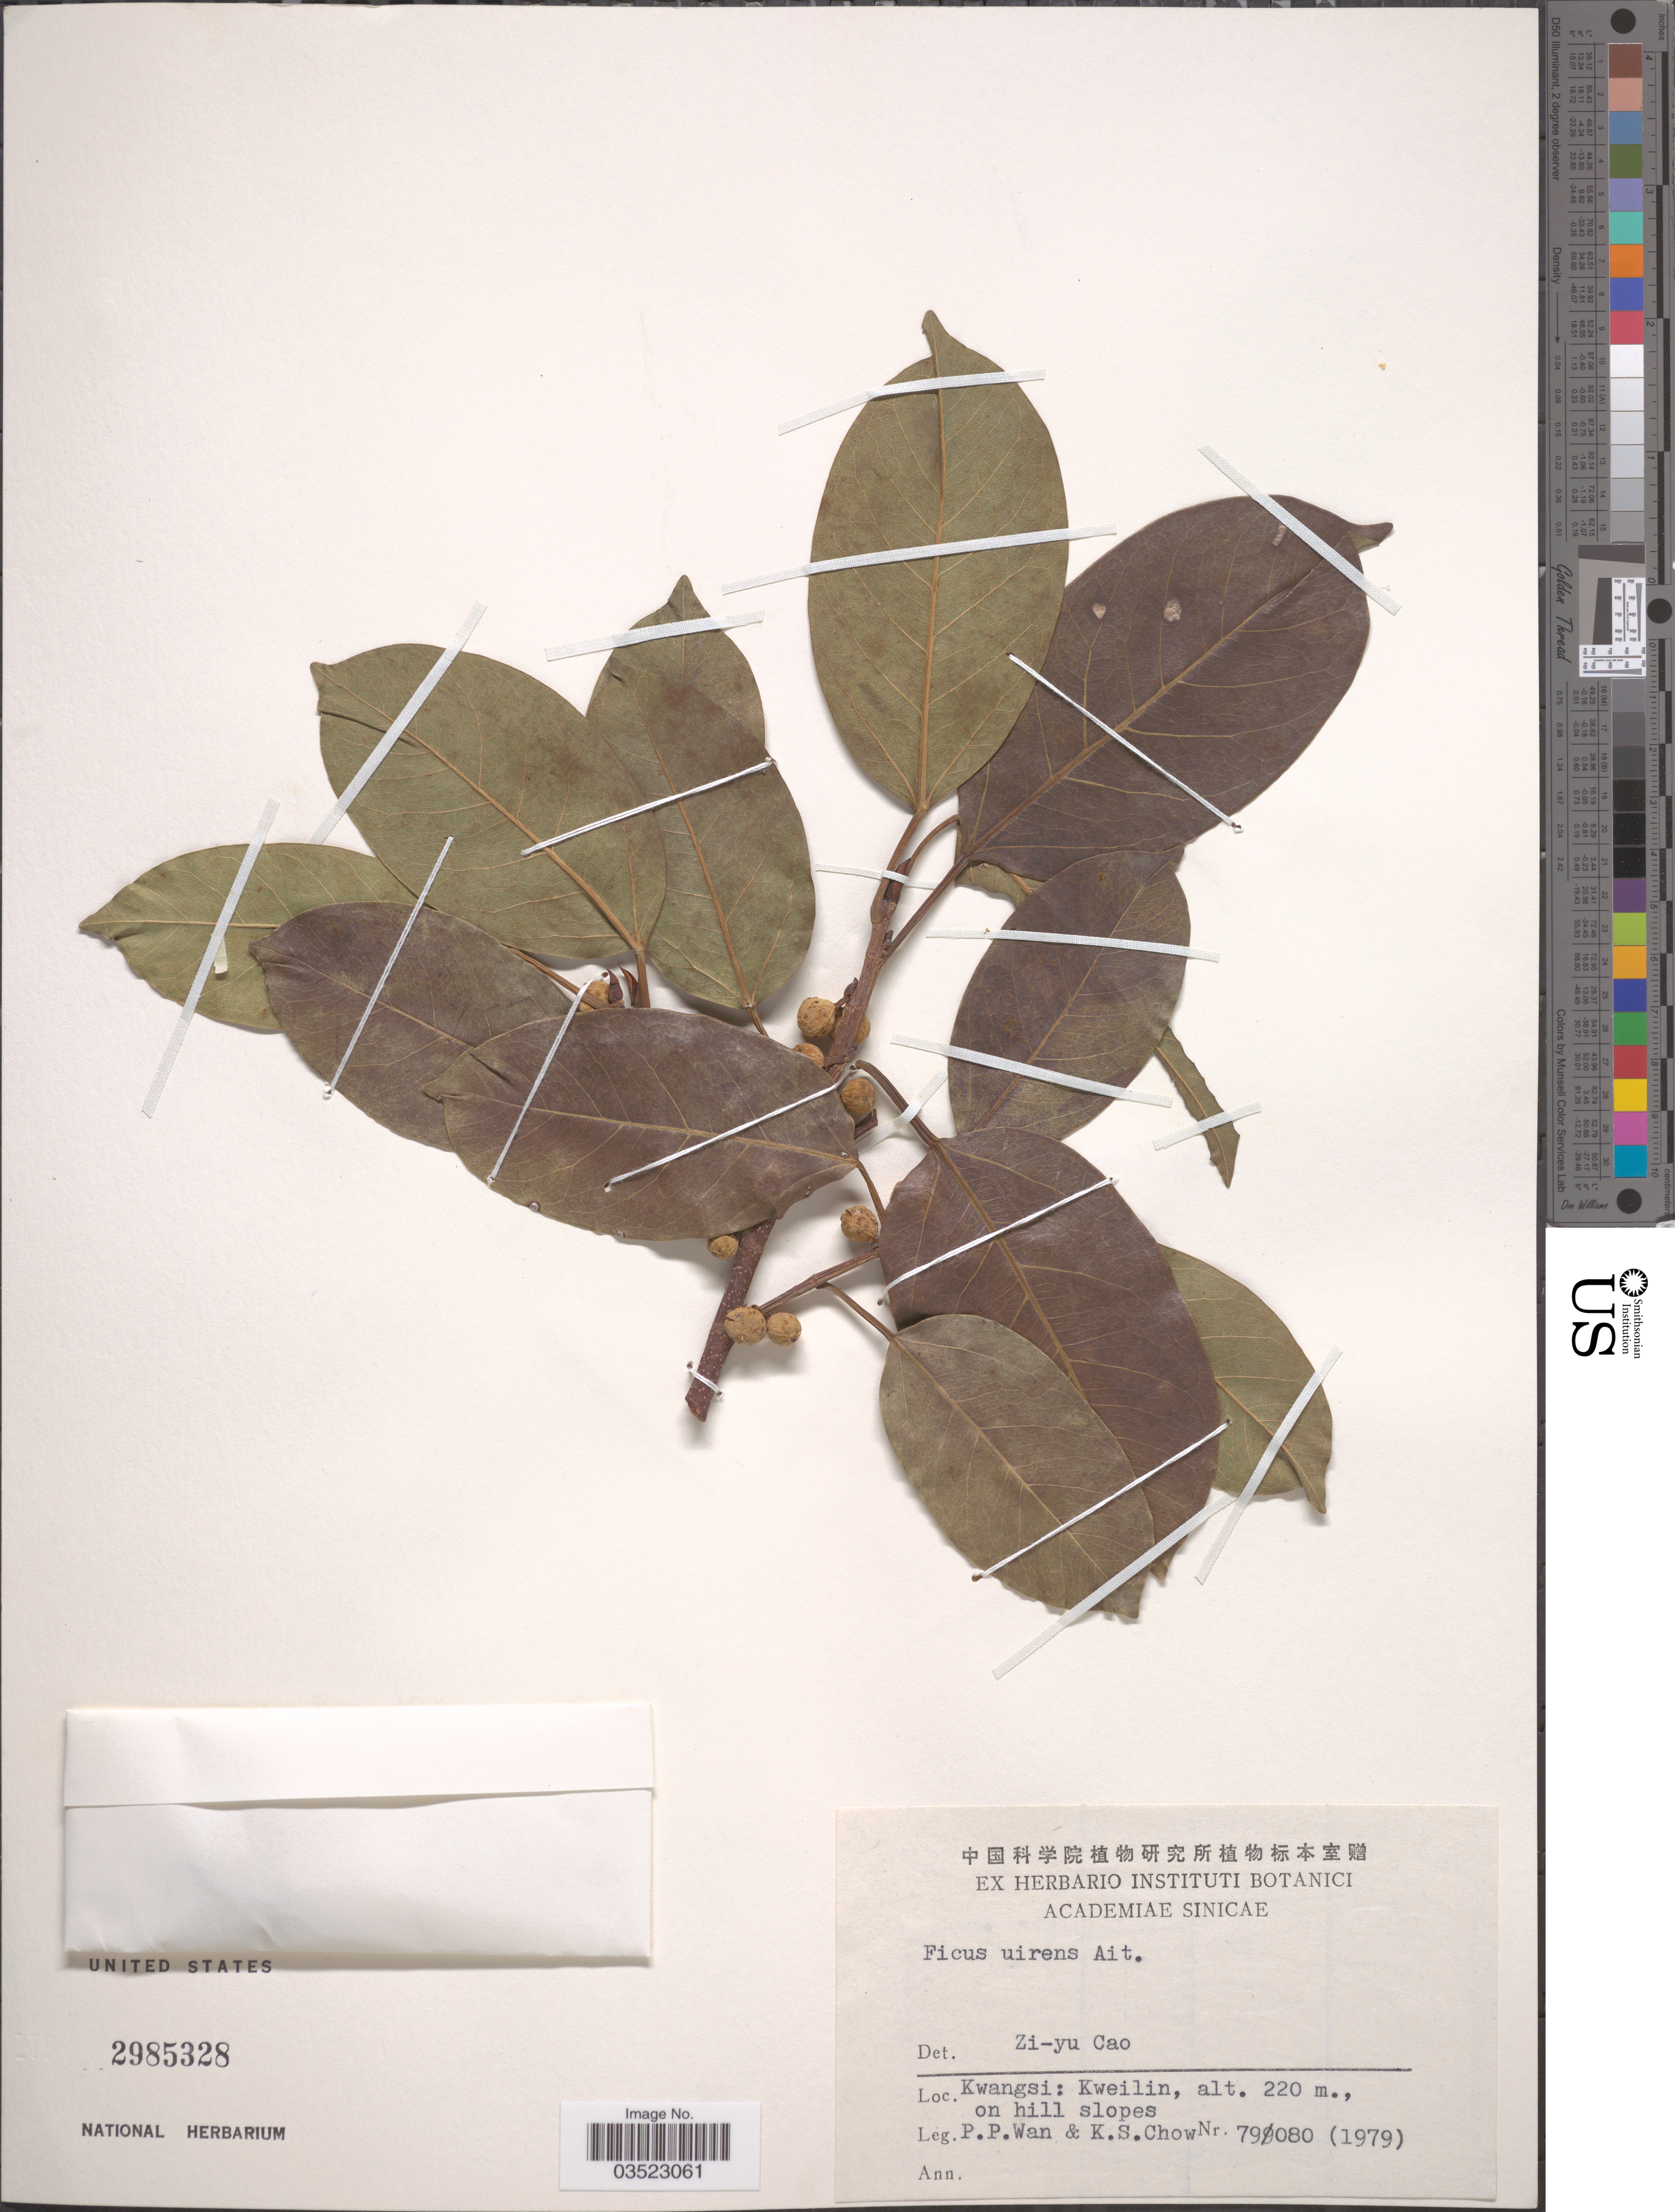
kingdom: Plantae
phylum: Tracheophyta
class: Magnoliopsida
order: Rosales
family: Moraceae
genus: Ficus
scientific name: Ficus virens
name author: Aiton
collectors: P. Wan & K. S. Chow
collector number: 79080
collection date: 1979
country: China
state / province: Guangxi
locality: Kwangsi: Kweilin, on hill slopes.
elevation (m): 220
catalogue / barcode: US 2985328